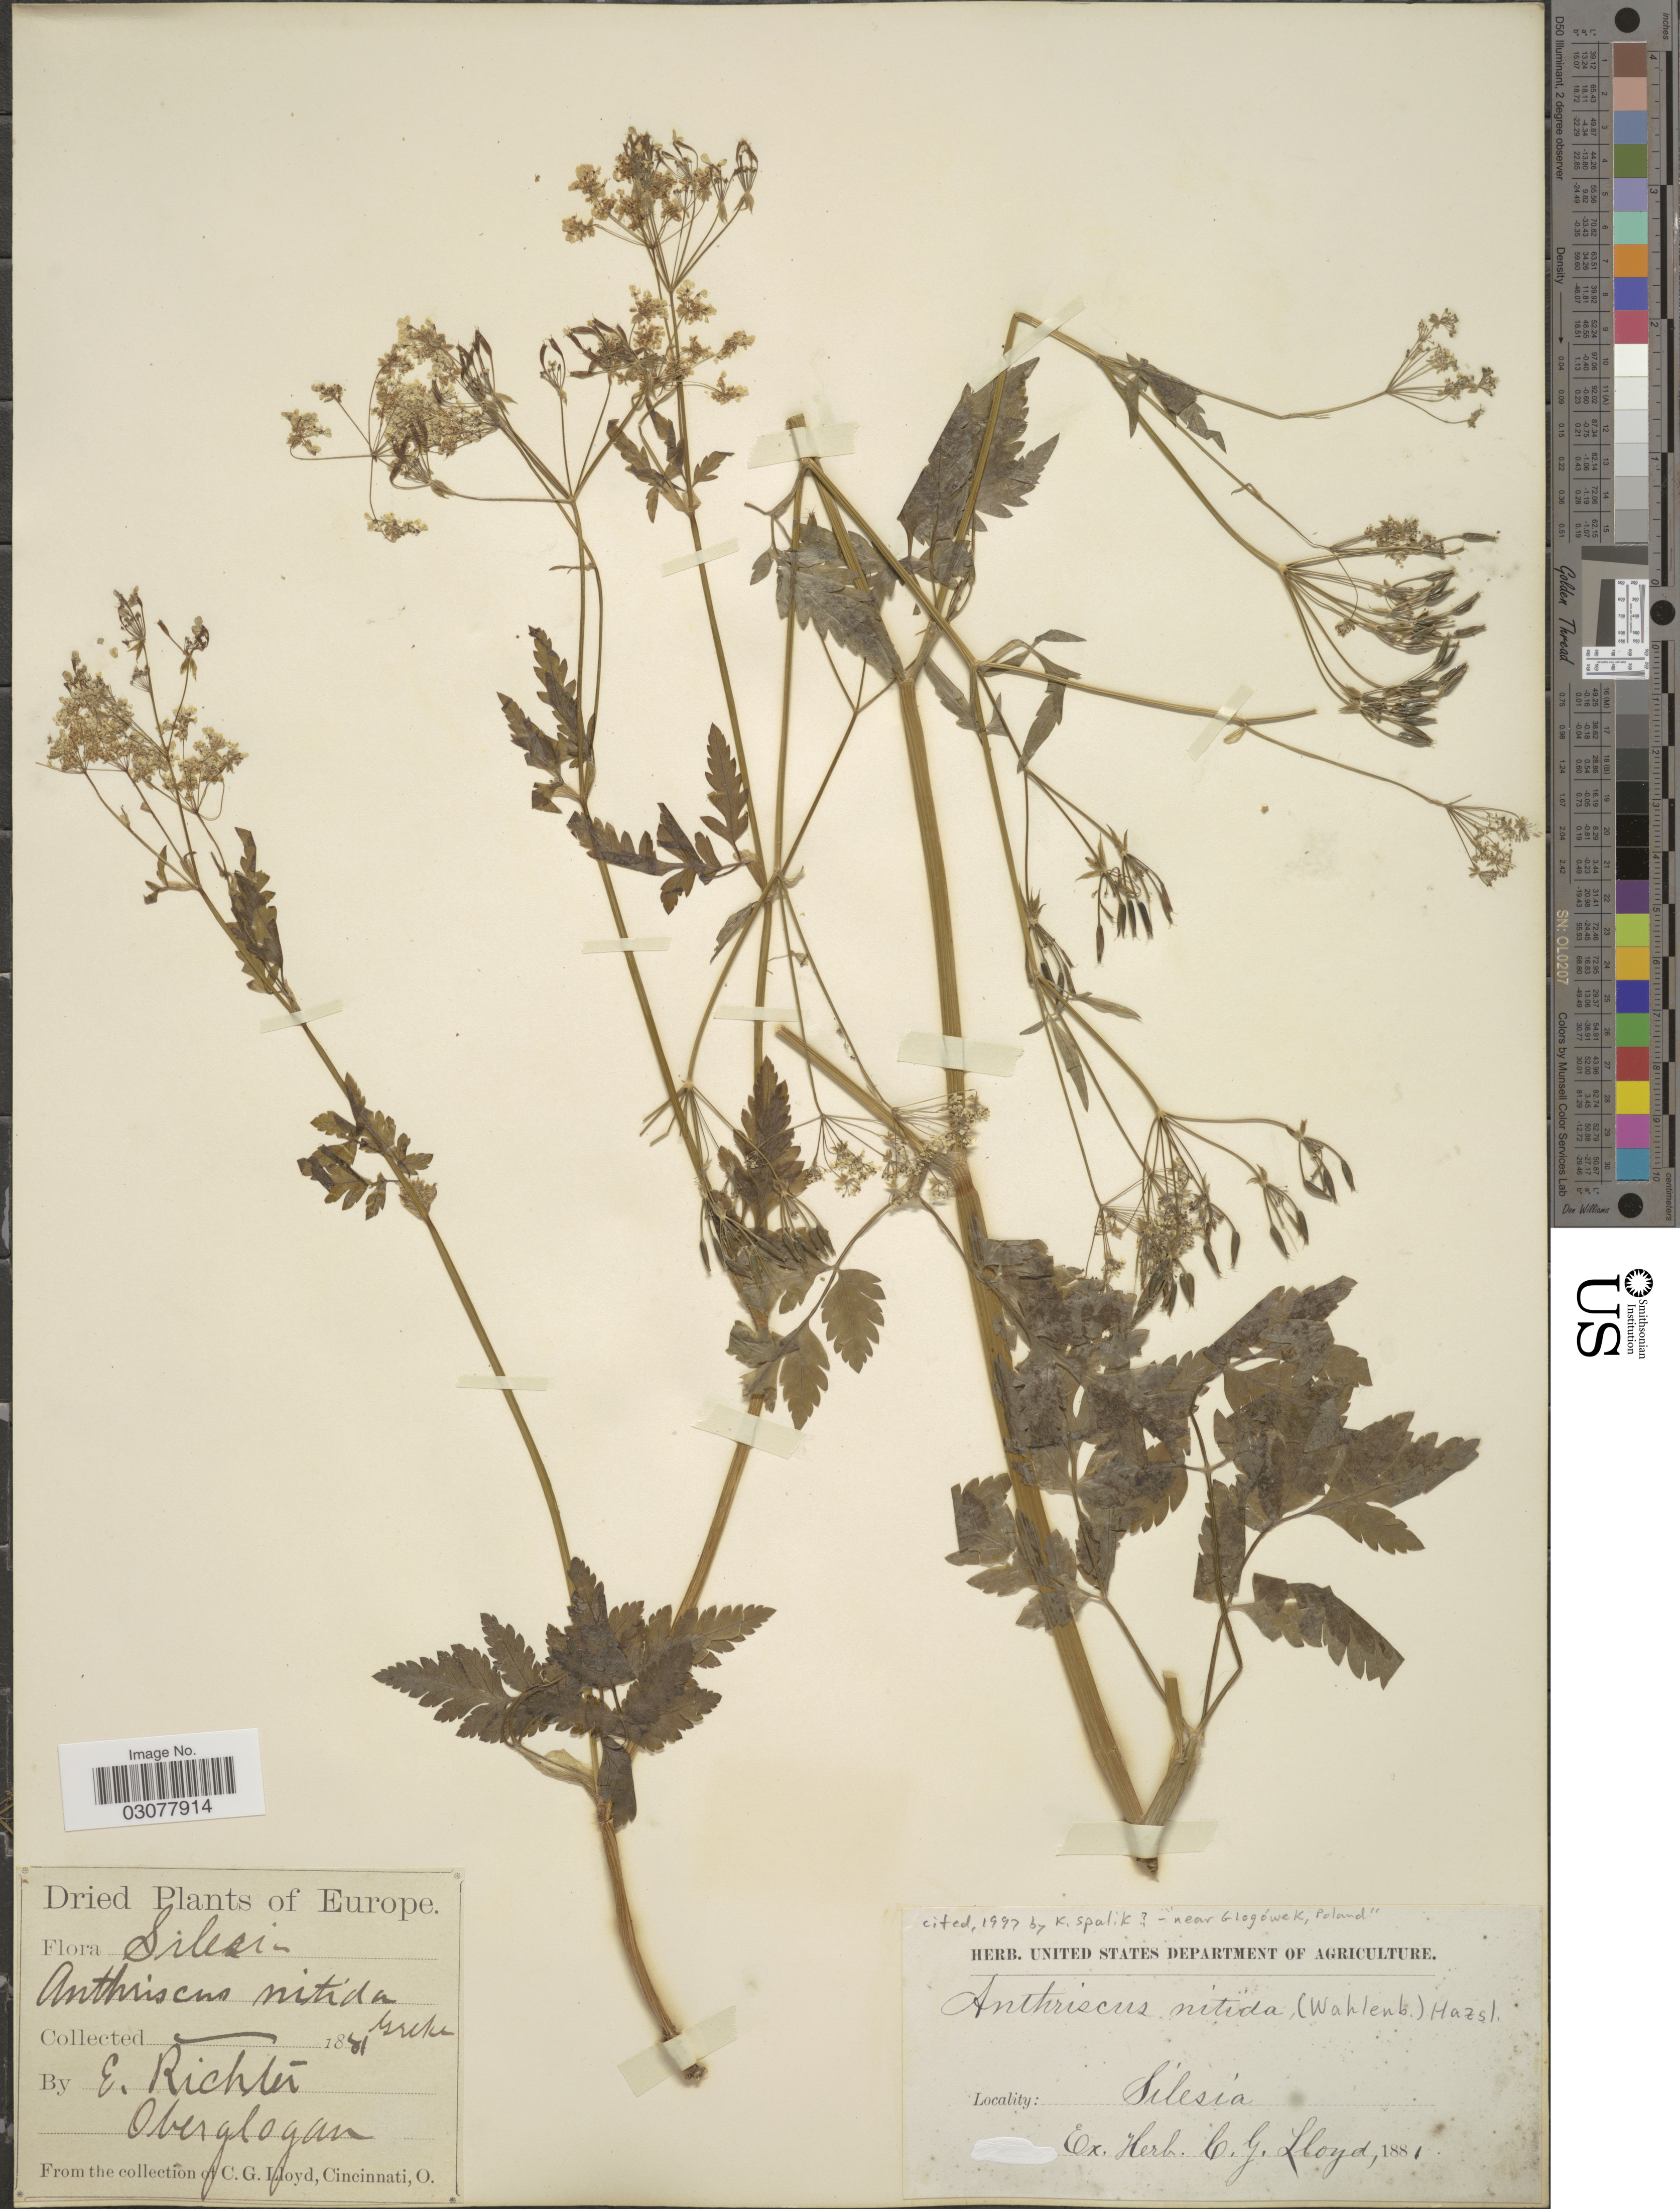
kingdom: Plantae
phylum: Tracheophyta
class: Magnoliopsida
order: Apiales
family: Apiaceae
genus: Anthriscus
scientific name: Anthriscus nitidus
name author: (Wahlenb.) Garcke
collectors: E. Richter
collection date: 1881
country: Poland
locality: Europe, Silesia.